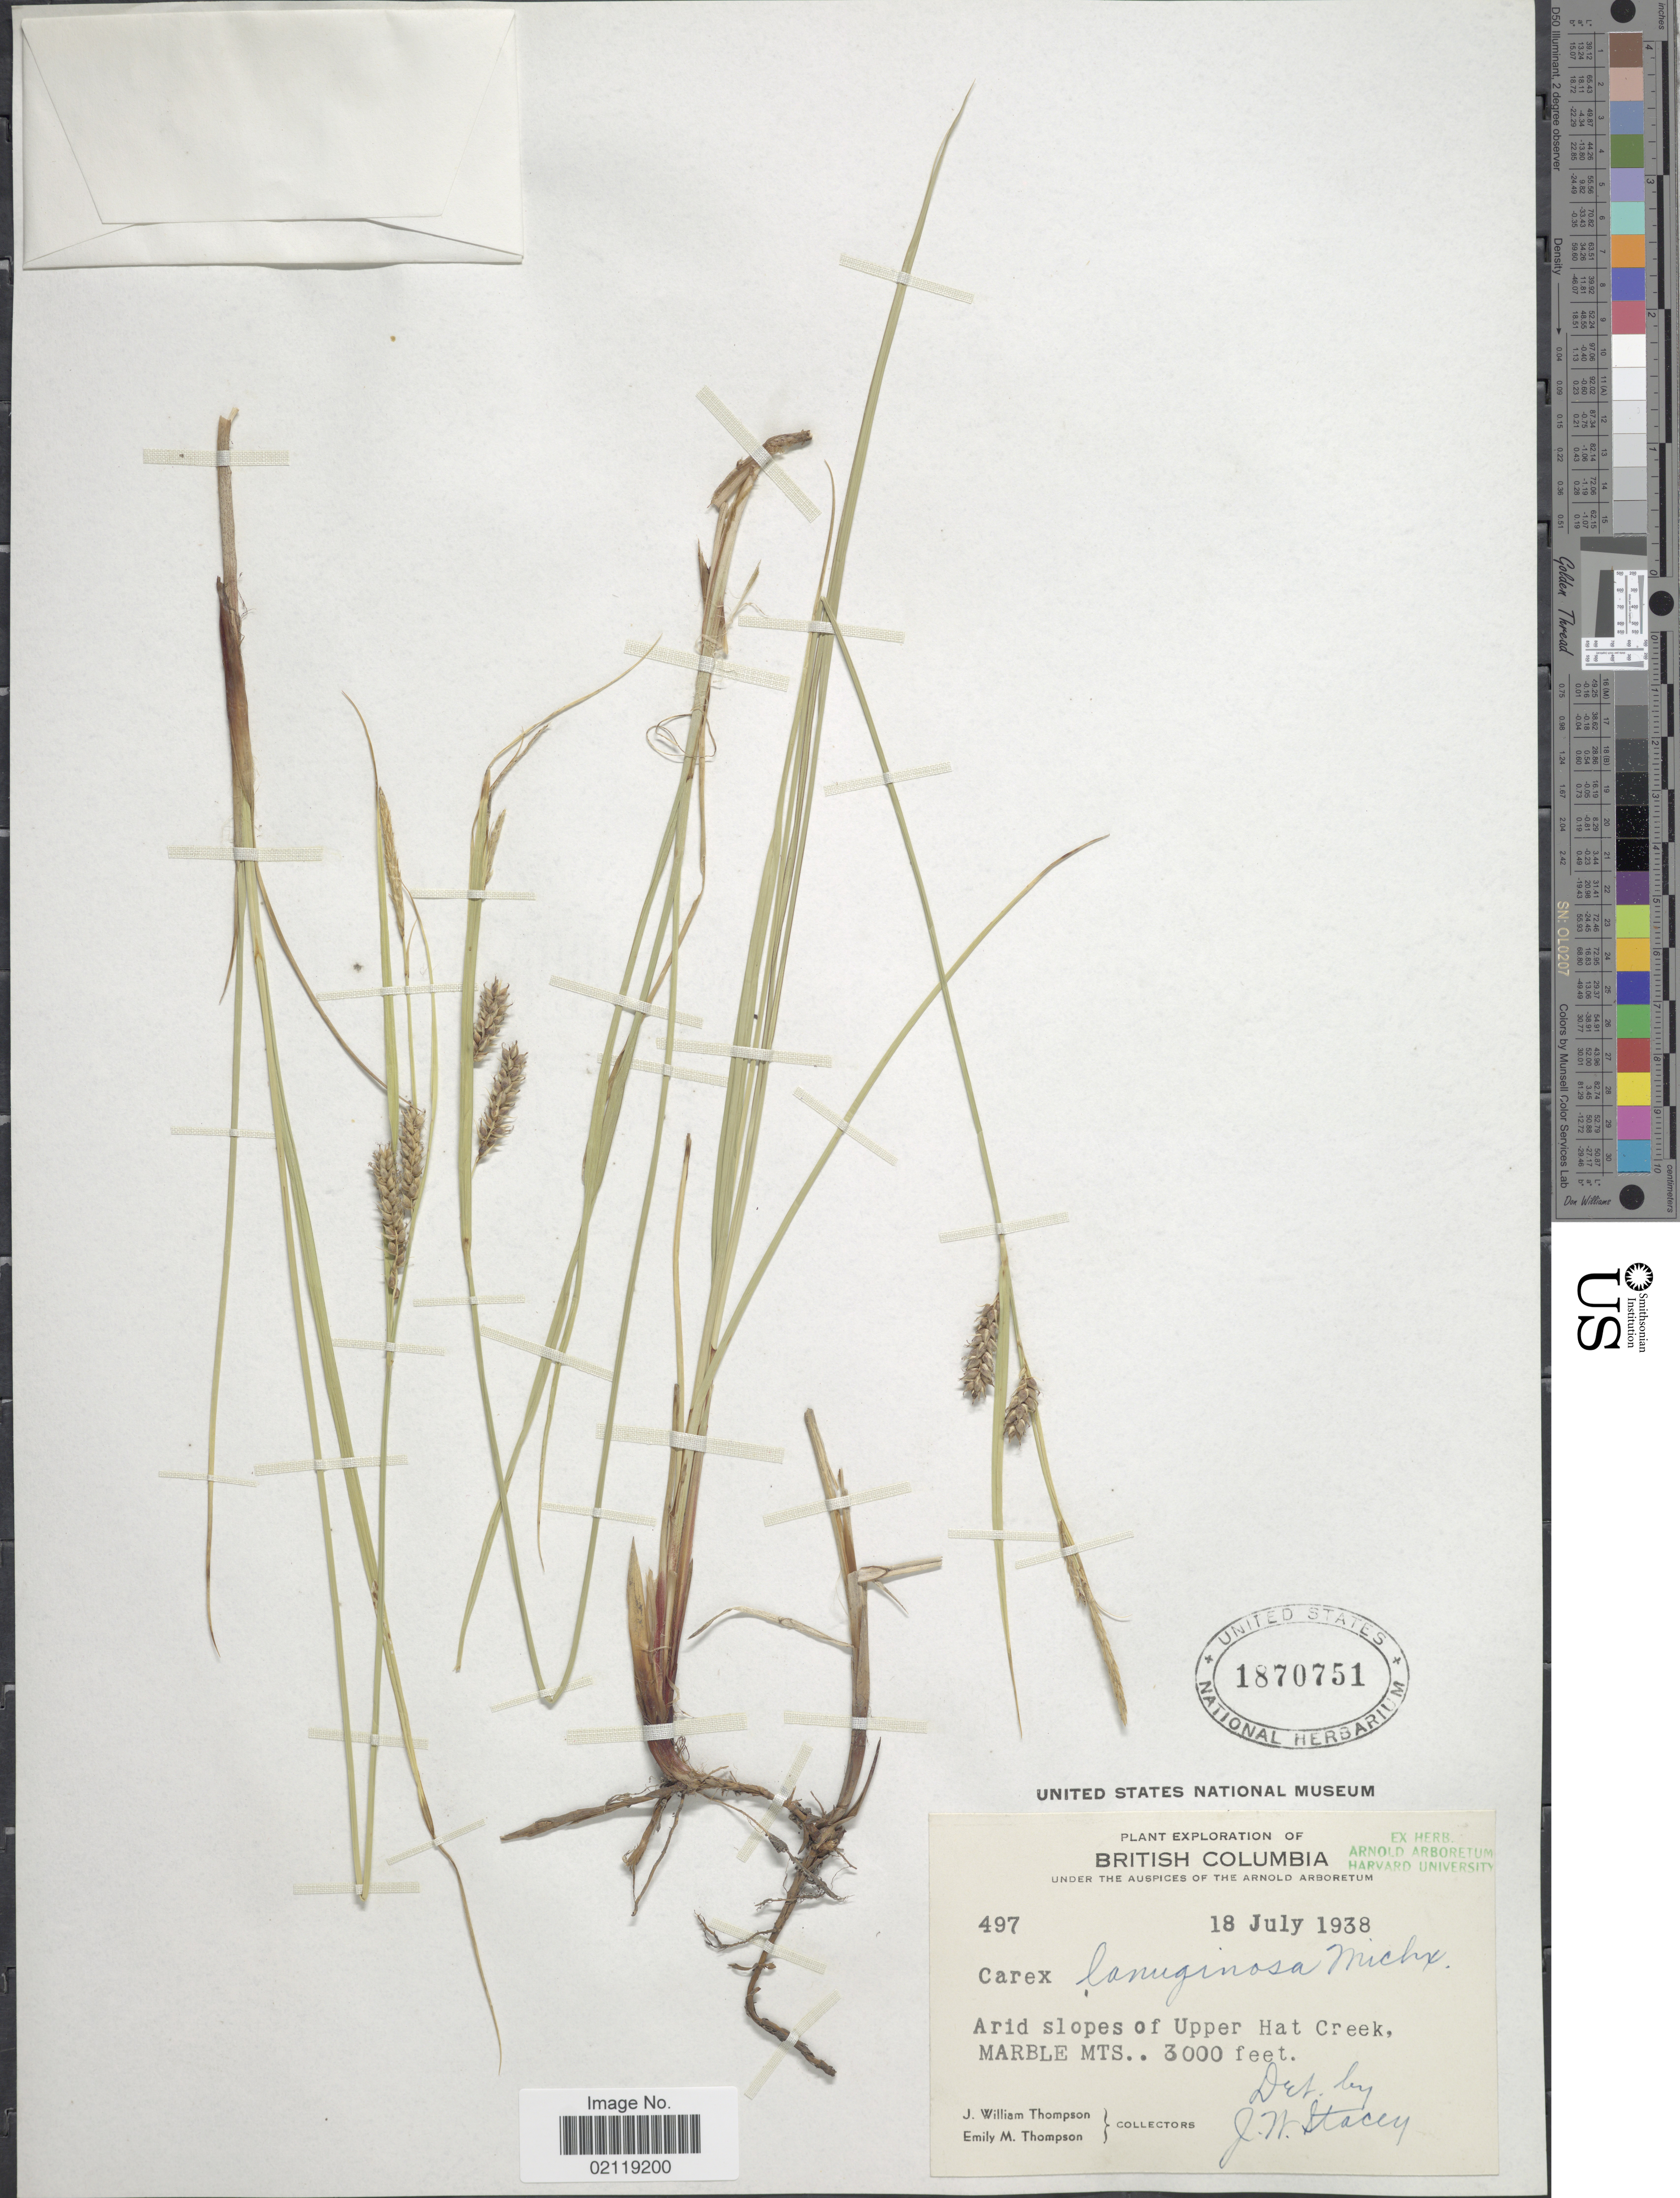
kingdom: Plantae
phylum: Tracheophyta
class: Liliopsida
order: Poales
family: Cyperaceae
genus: Carex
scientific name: Carex pellita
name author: Muhl. ex Willd.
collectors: J. W. Thompson & E. M. Thompson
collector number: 497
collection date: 1938-07-18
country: Canada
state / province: British Columbia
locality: Arid slopes of Upper Hat Creek, Marble Mts.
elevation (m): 914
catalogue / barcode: US 1870751